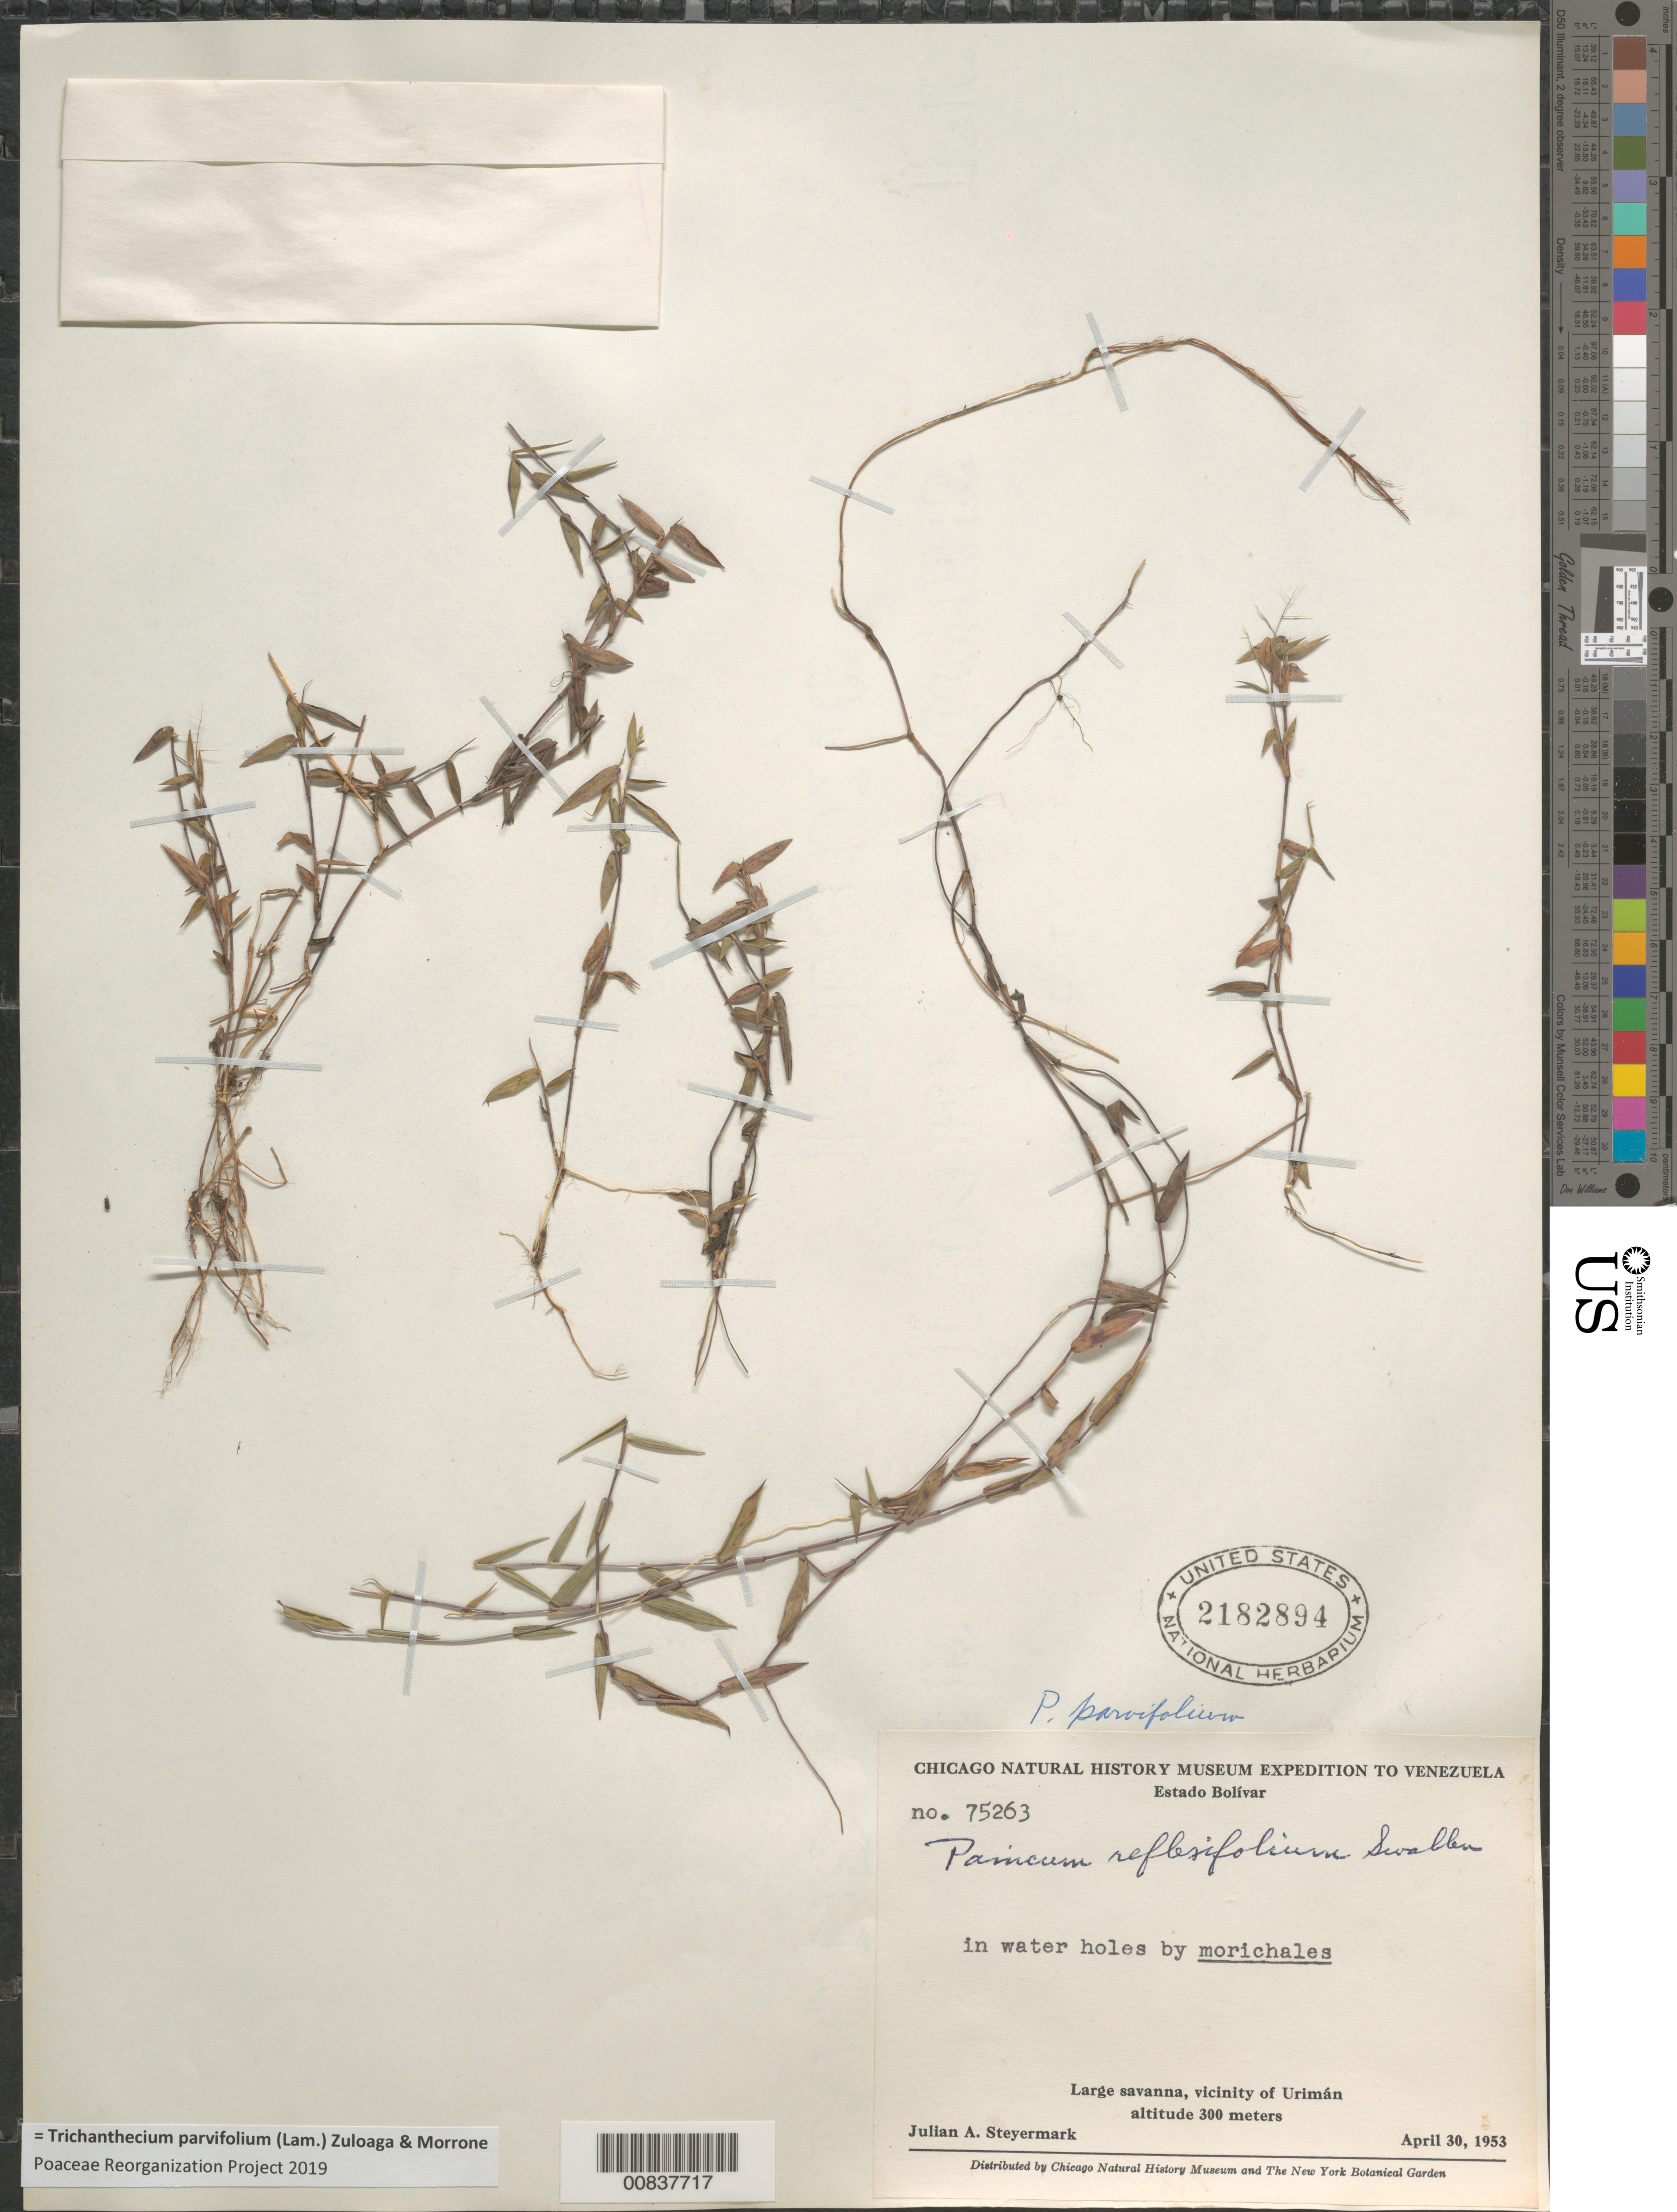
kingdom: Plantae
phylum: Tracheophyta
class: Liliopsida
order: Poales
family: Poaceae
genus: Trichanthecium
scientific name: Trichanthecium parvifolium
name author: (Lam.) Zuloaga & Morrone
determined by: Poaceae Reorganization Project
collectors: J. Steyermark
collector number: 75263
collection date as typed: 30-Apr-53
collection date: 1953-04-30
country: Venezuela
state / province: Bolívar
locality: Urimán, vicinity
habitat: Large savanna, in water holes by morichales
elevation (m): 300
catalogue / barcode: US 2182894